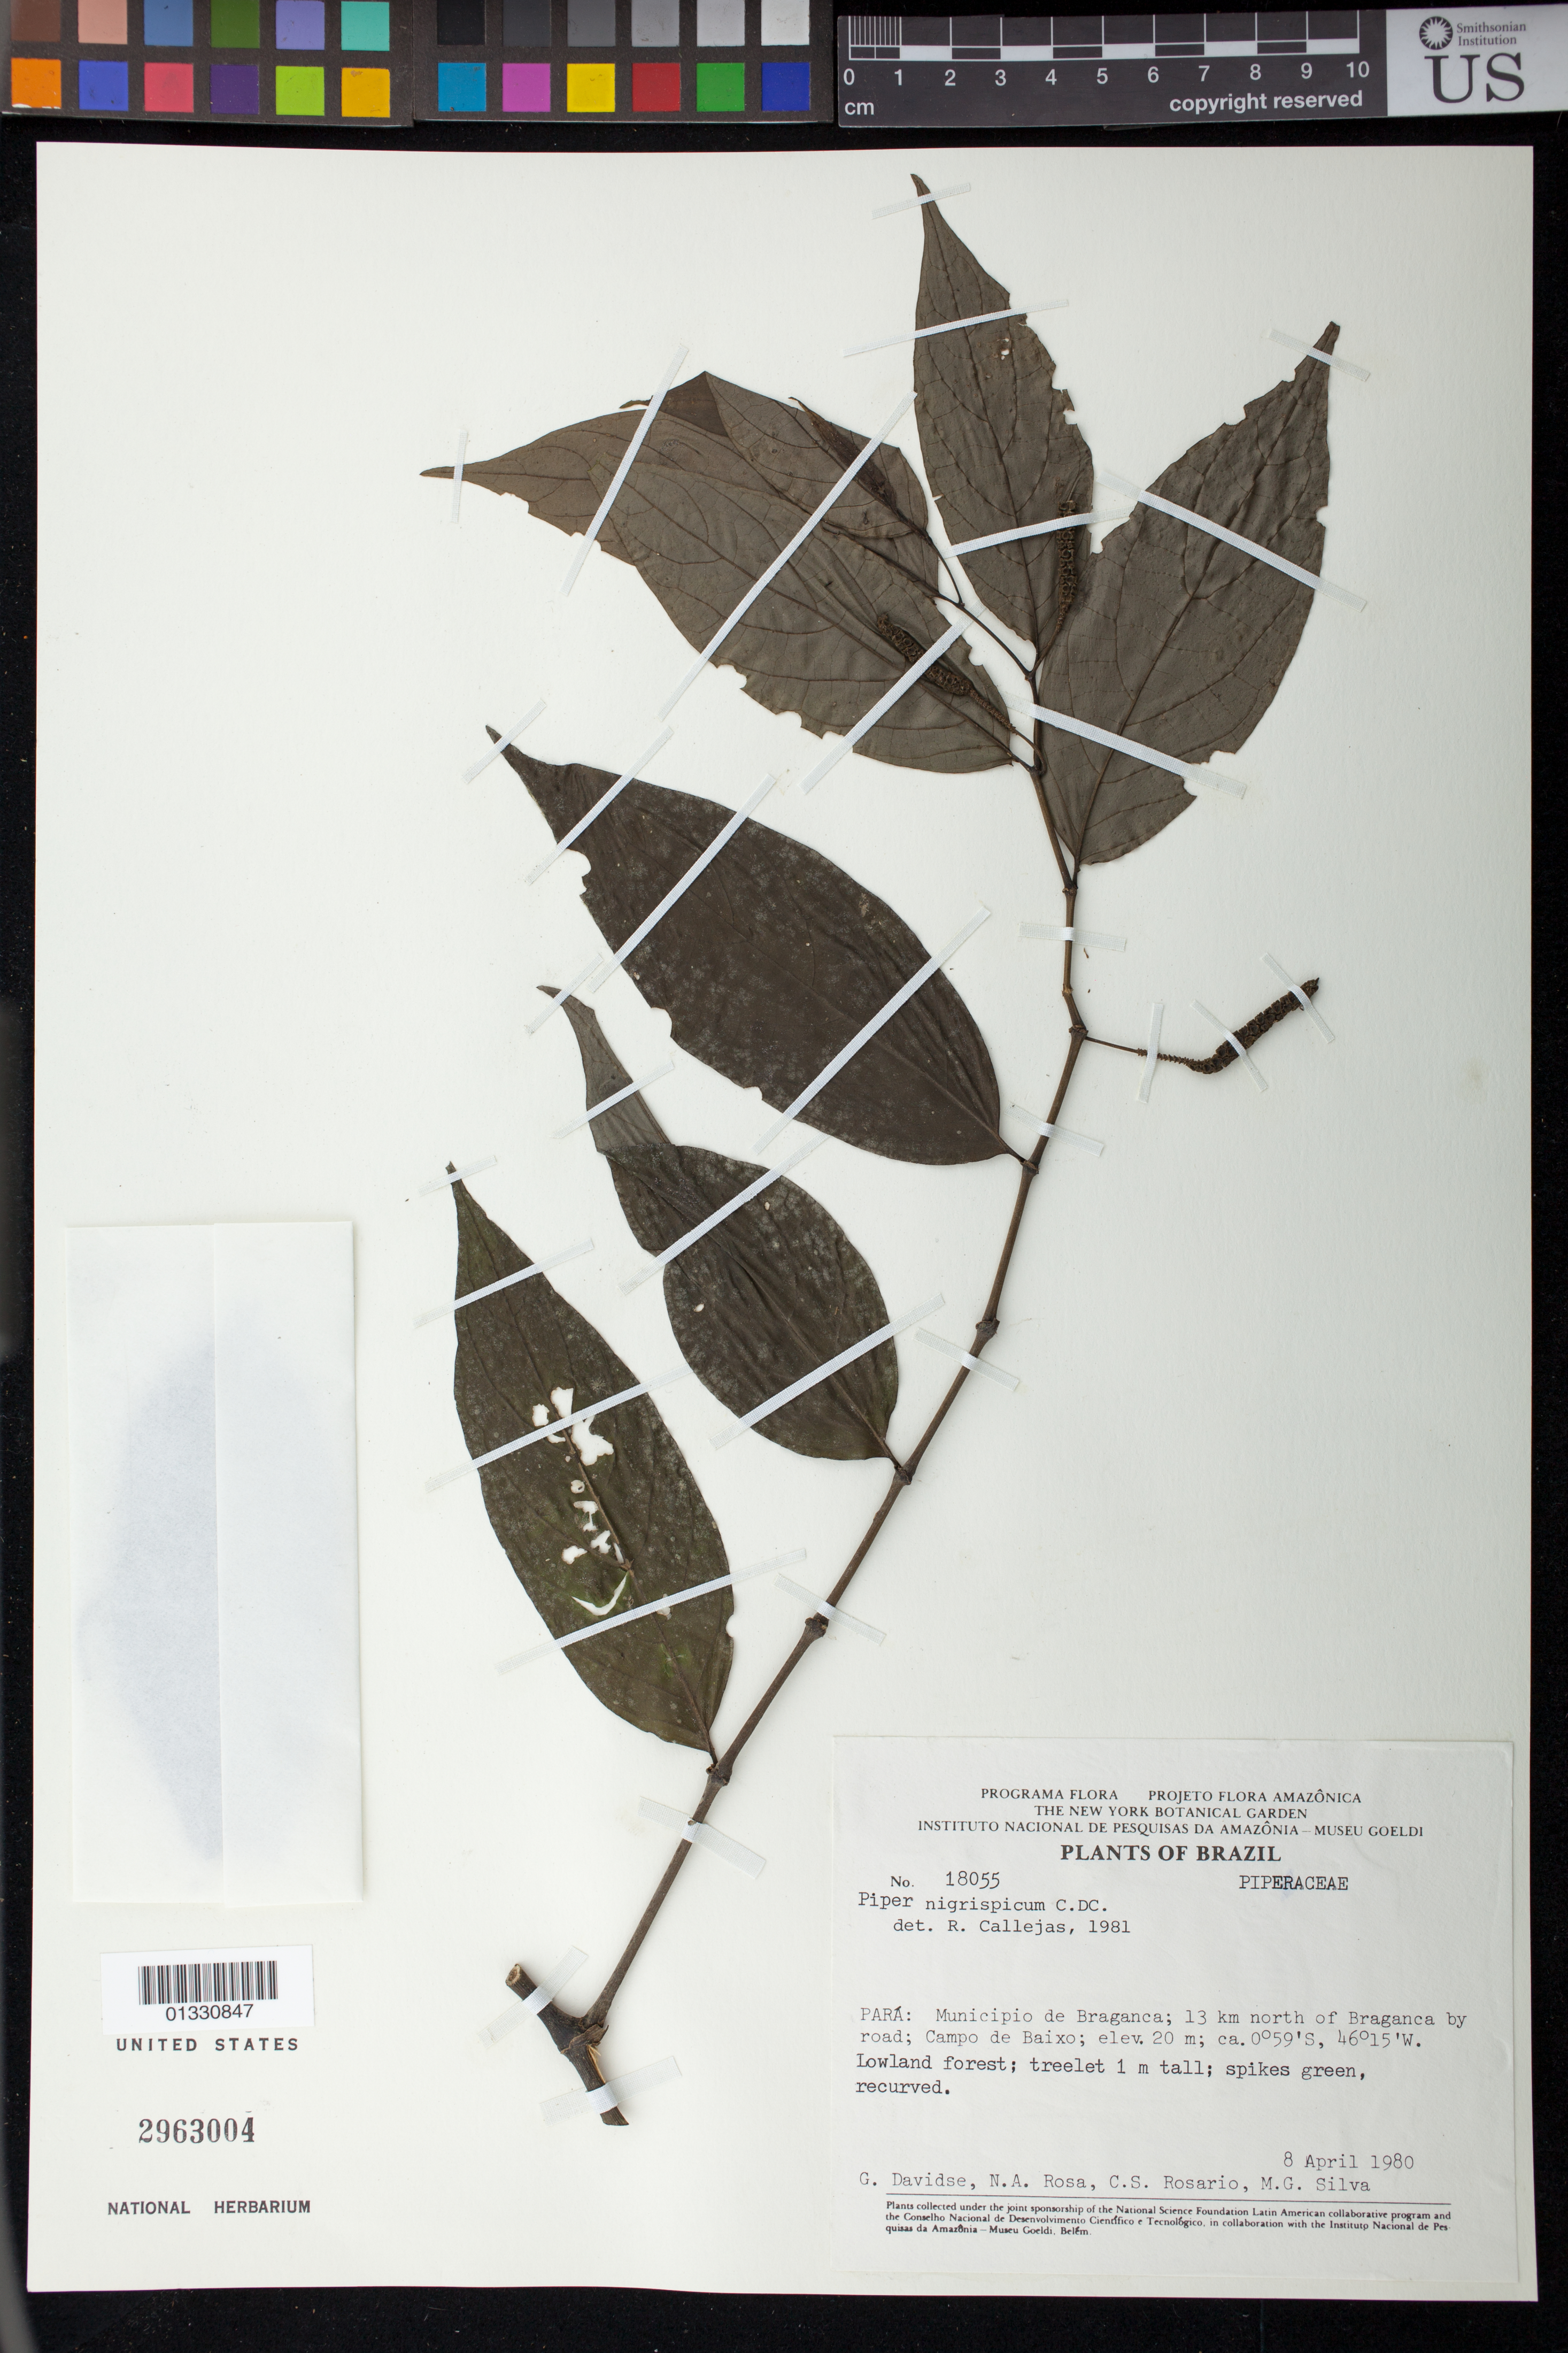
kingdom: Plantae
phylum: Tracheophyta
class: Magnoliopsida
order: Piperales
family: Piperaceae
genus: Piper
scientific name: Piper nigrispicum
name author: C. DC.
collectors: G. Davidse, N. A. Rosa, C. S. Rosário & M. G. Silva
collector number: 18055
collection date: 1980-04-08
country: Brazil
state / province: Pará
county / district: Bragança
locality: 13km north of Bragança by road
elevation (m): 20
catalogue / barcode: US 2963004